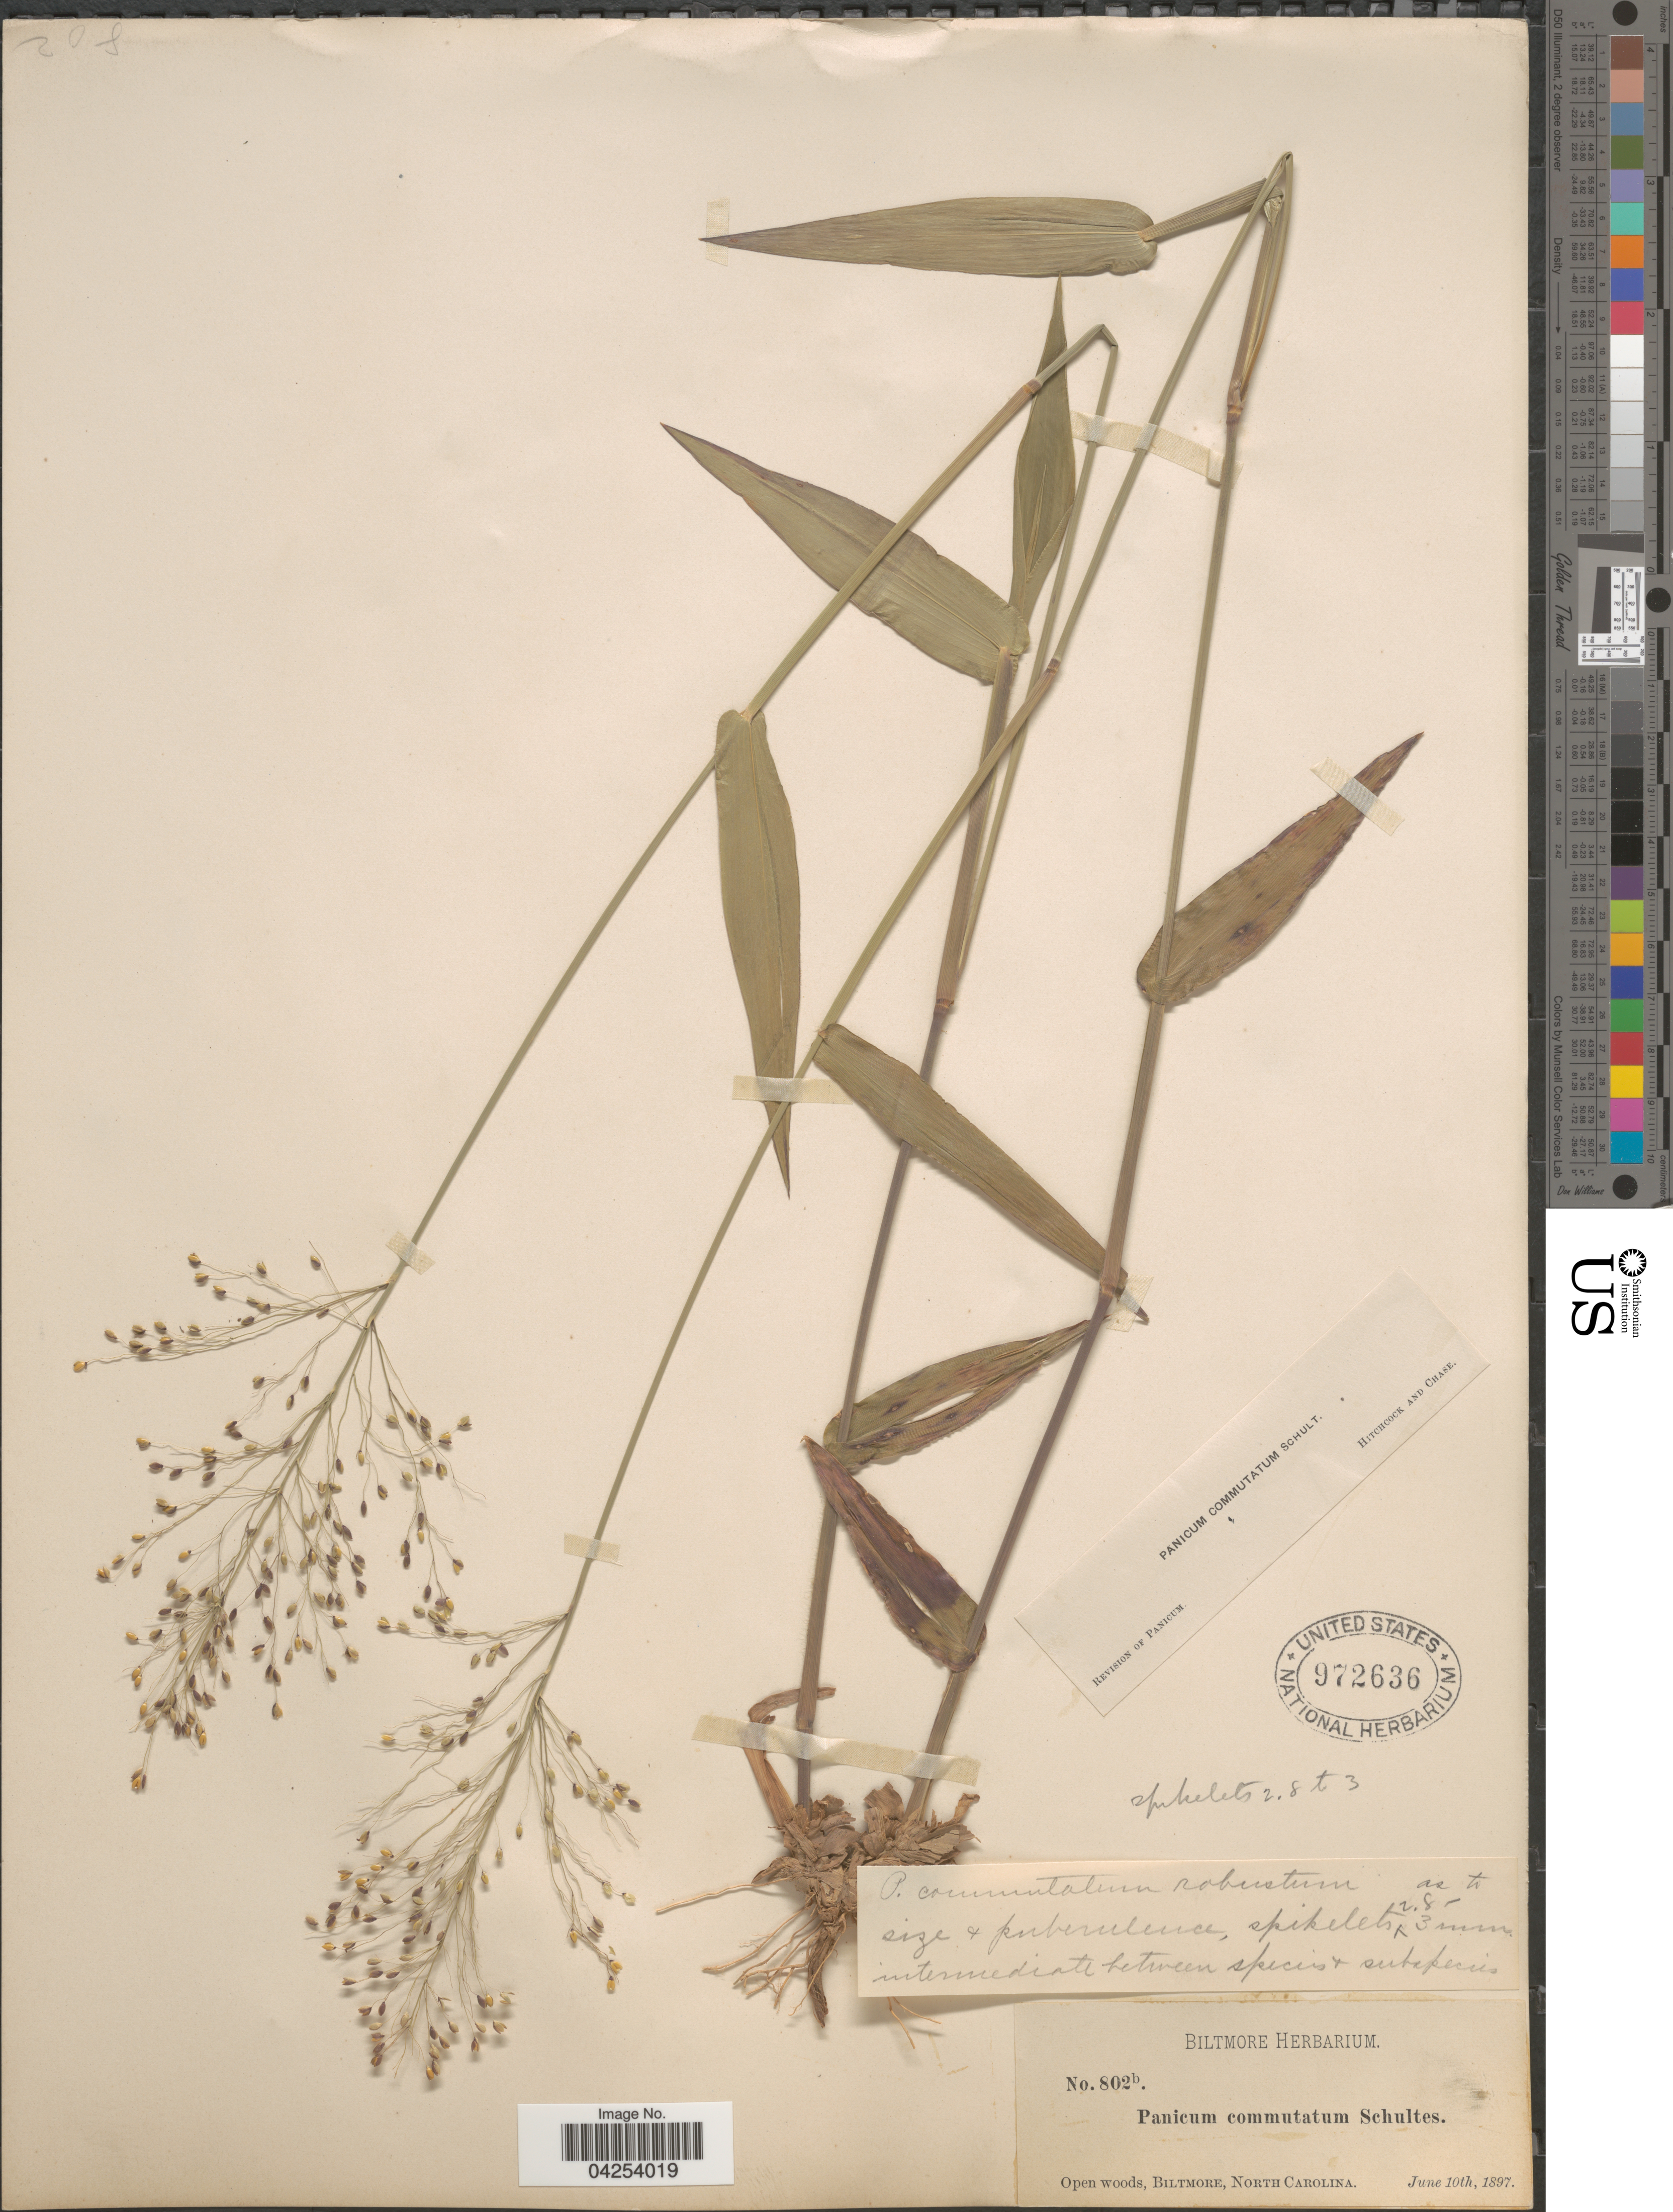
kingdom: Plantae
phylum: Tracheophyta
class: Liliopsida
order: Poales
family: Poaceae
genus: Dichanthelium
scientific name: Dichanthelium commutatum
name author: (Schult.) Gould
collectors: ex herb. Biltmore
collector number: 802b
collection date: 1897-06-10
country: United States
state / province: North Carolina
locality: Open woods, Biltmore.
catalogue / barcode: US 972636